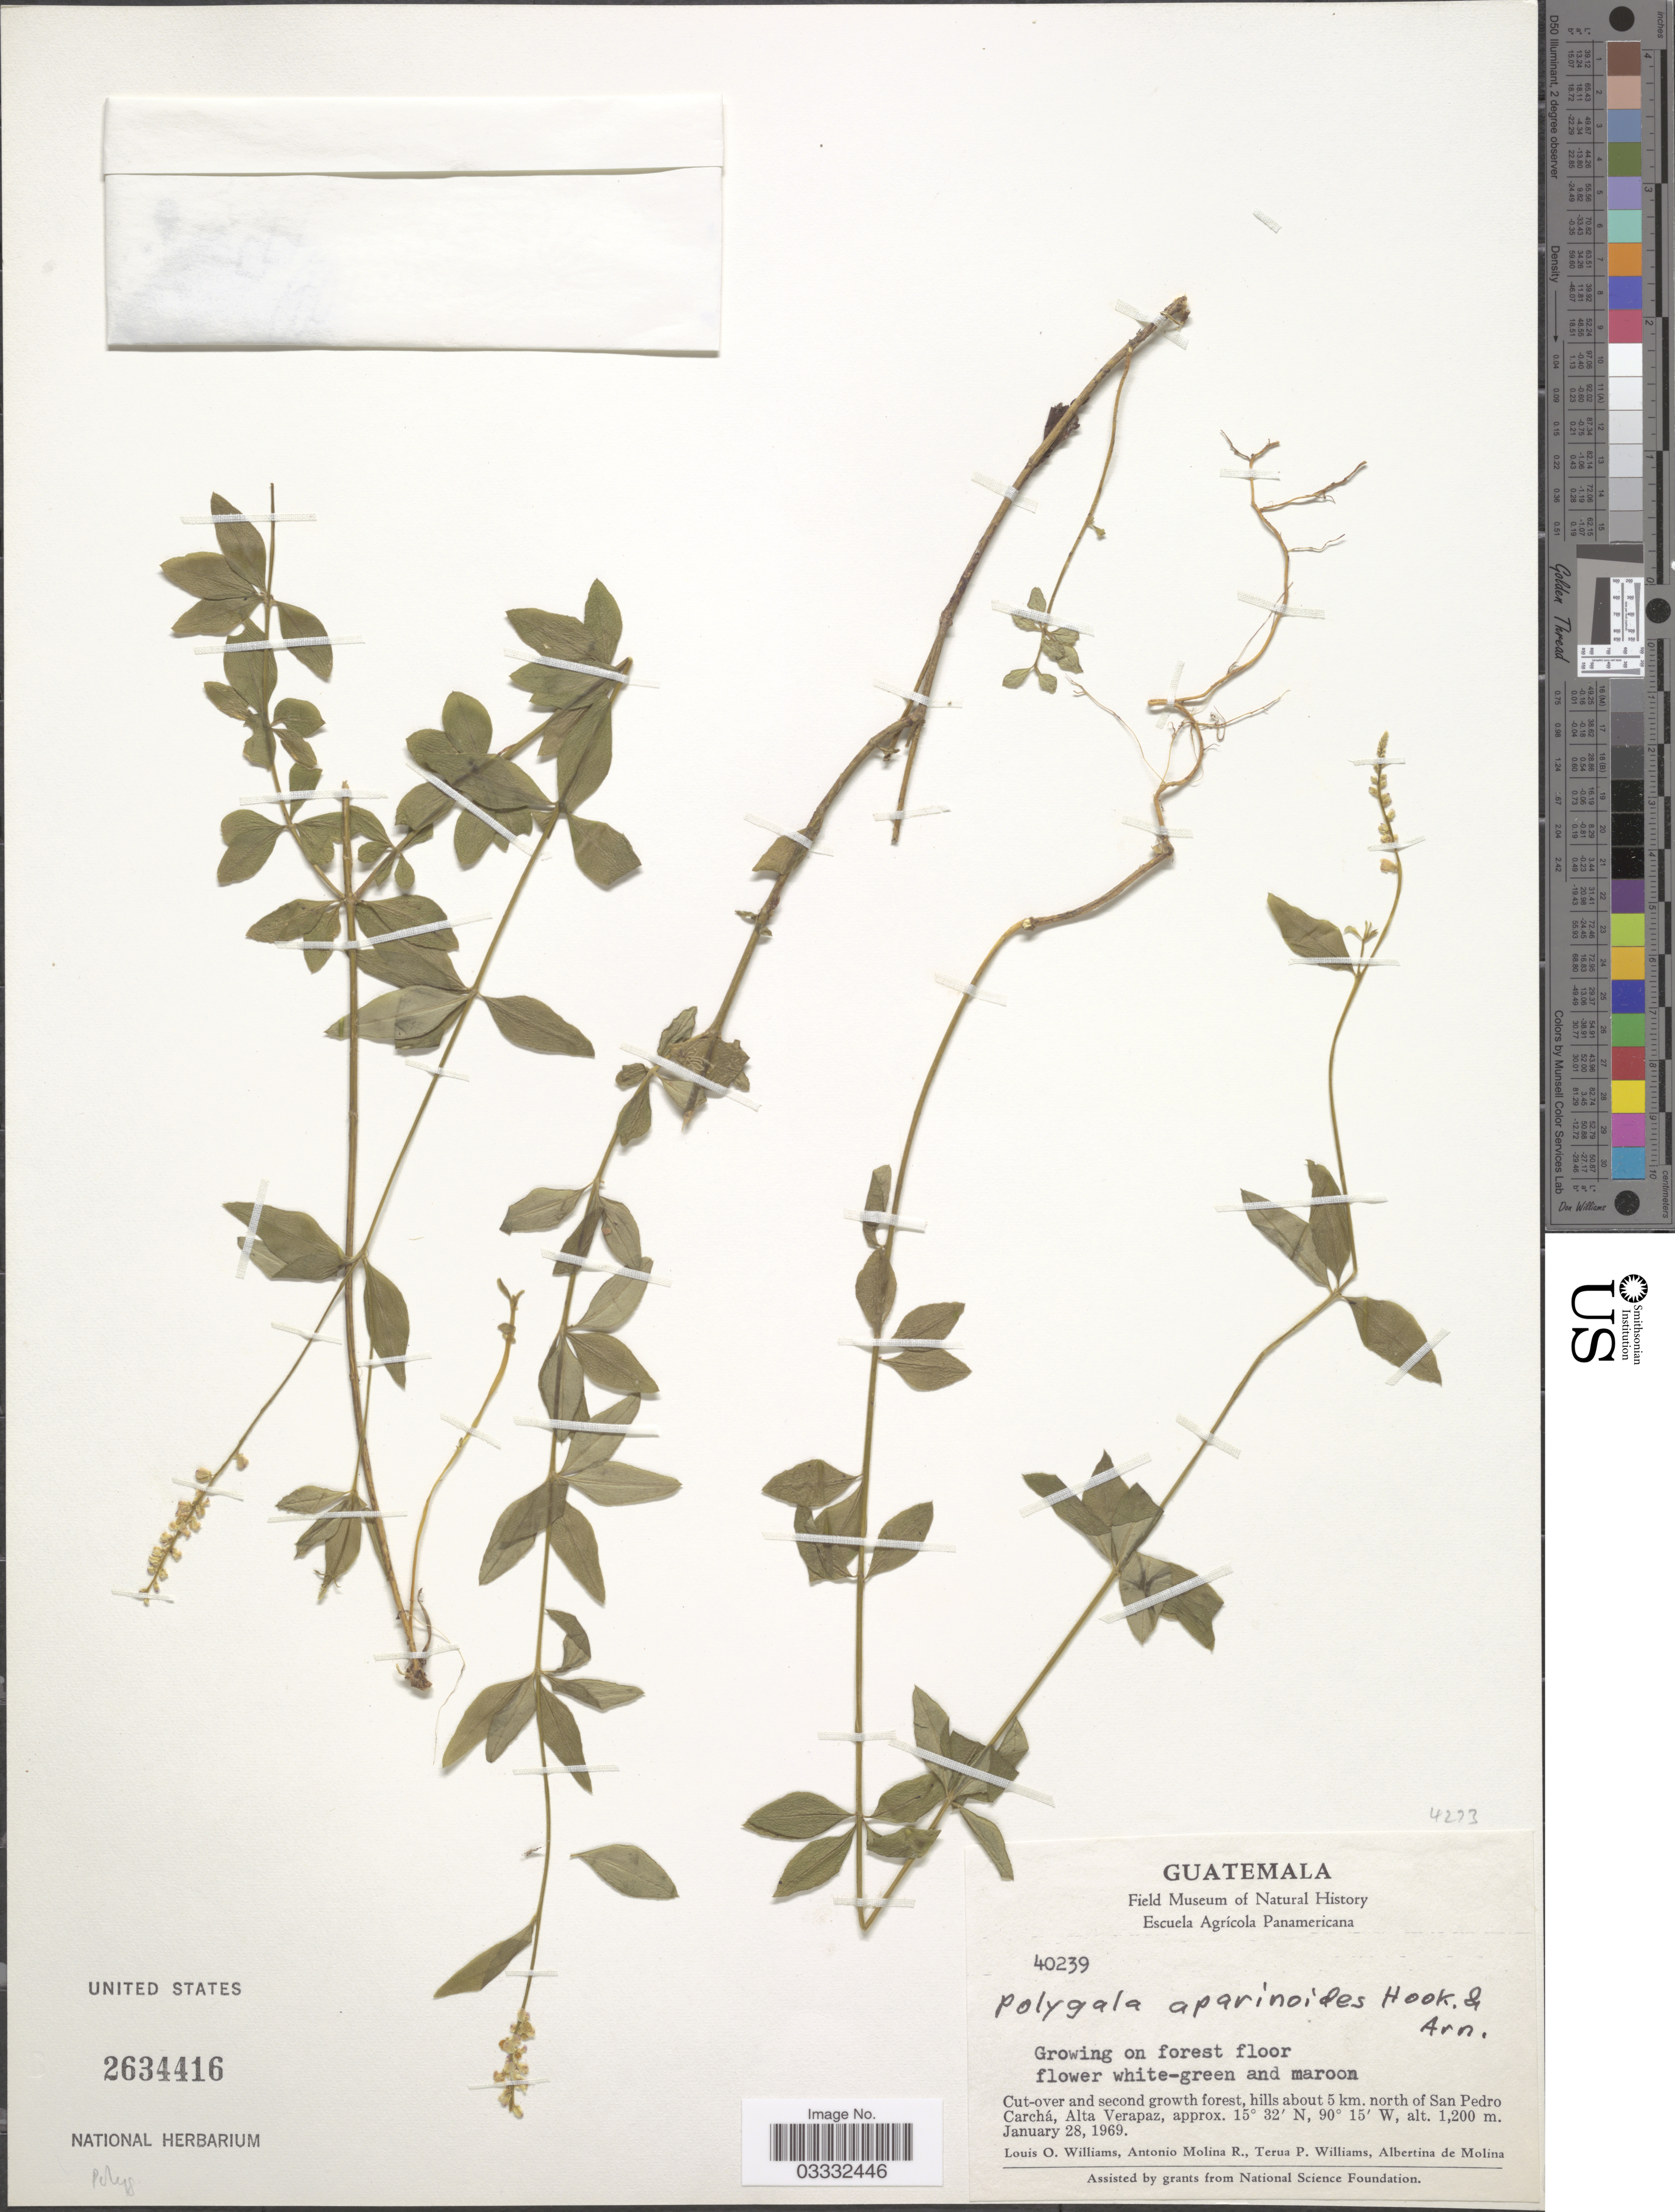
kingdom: Plantae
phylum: Tracheophyta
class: Magnoliopsida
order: Fabales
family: Polygalaceae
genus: Polygala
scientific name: Polygala aparinoides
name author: Hook. & Arn.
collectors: L. O. Williams, A. Molina R., T. Williams & A. R. Molina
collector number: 40239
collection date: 1969-01-28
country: Guatemala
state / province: Alta Verapaz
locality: Cut-over and second growth forest, hills about 5 km. north of San Pedro Carchá.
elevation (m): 1200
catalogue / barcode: US 2634416